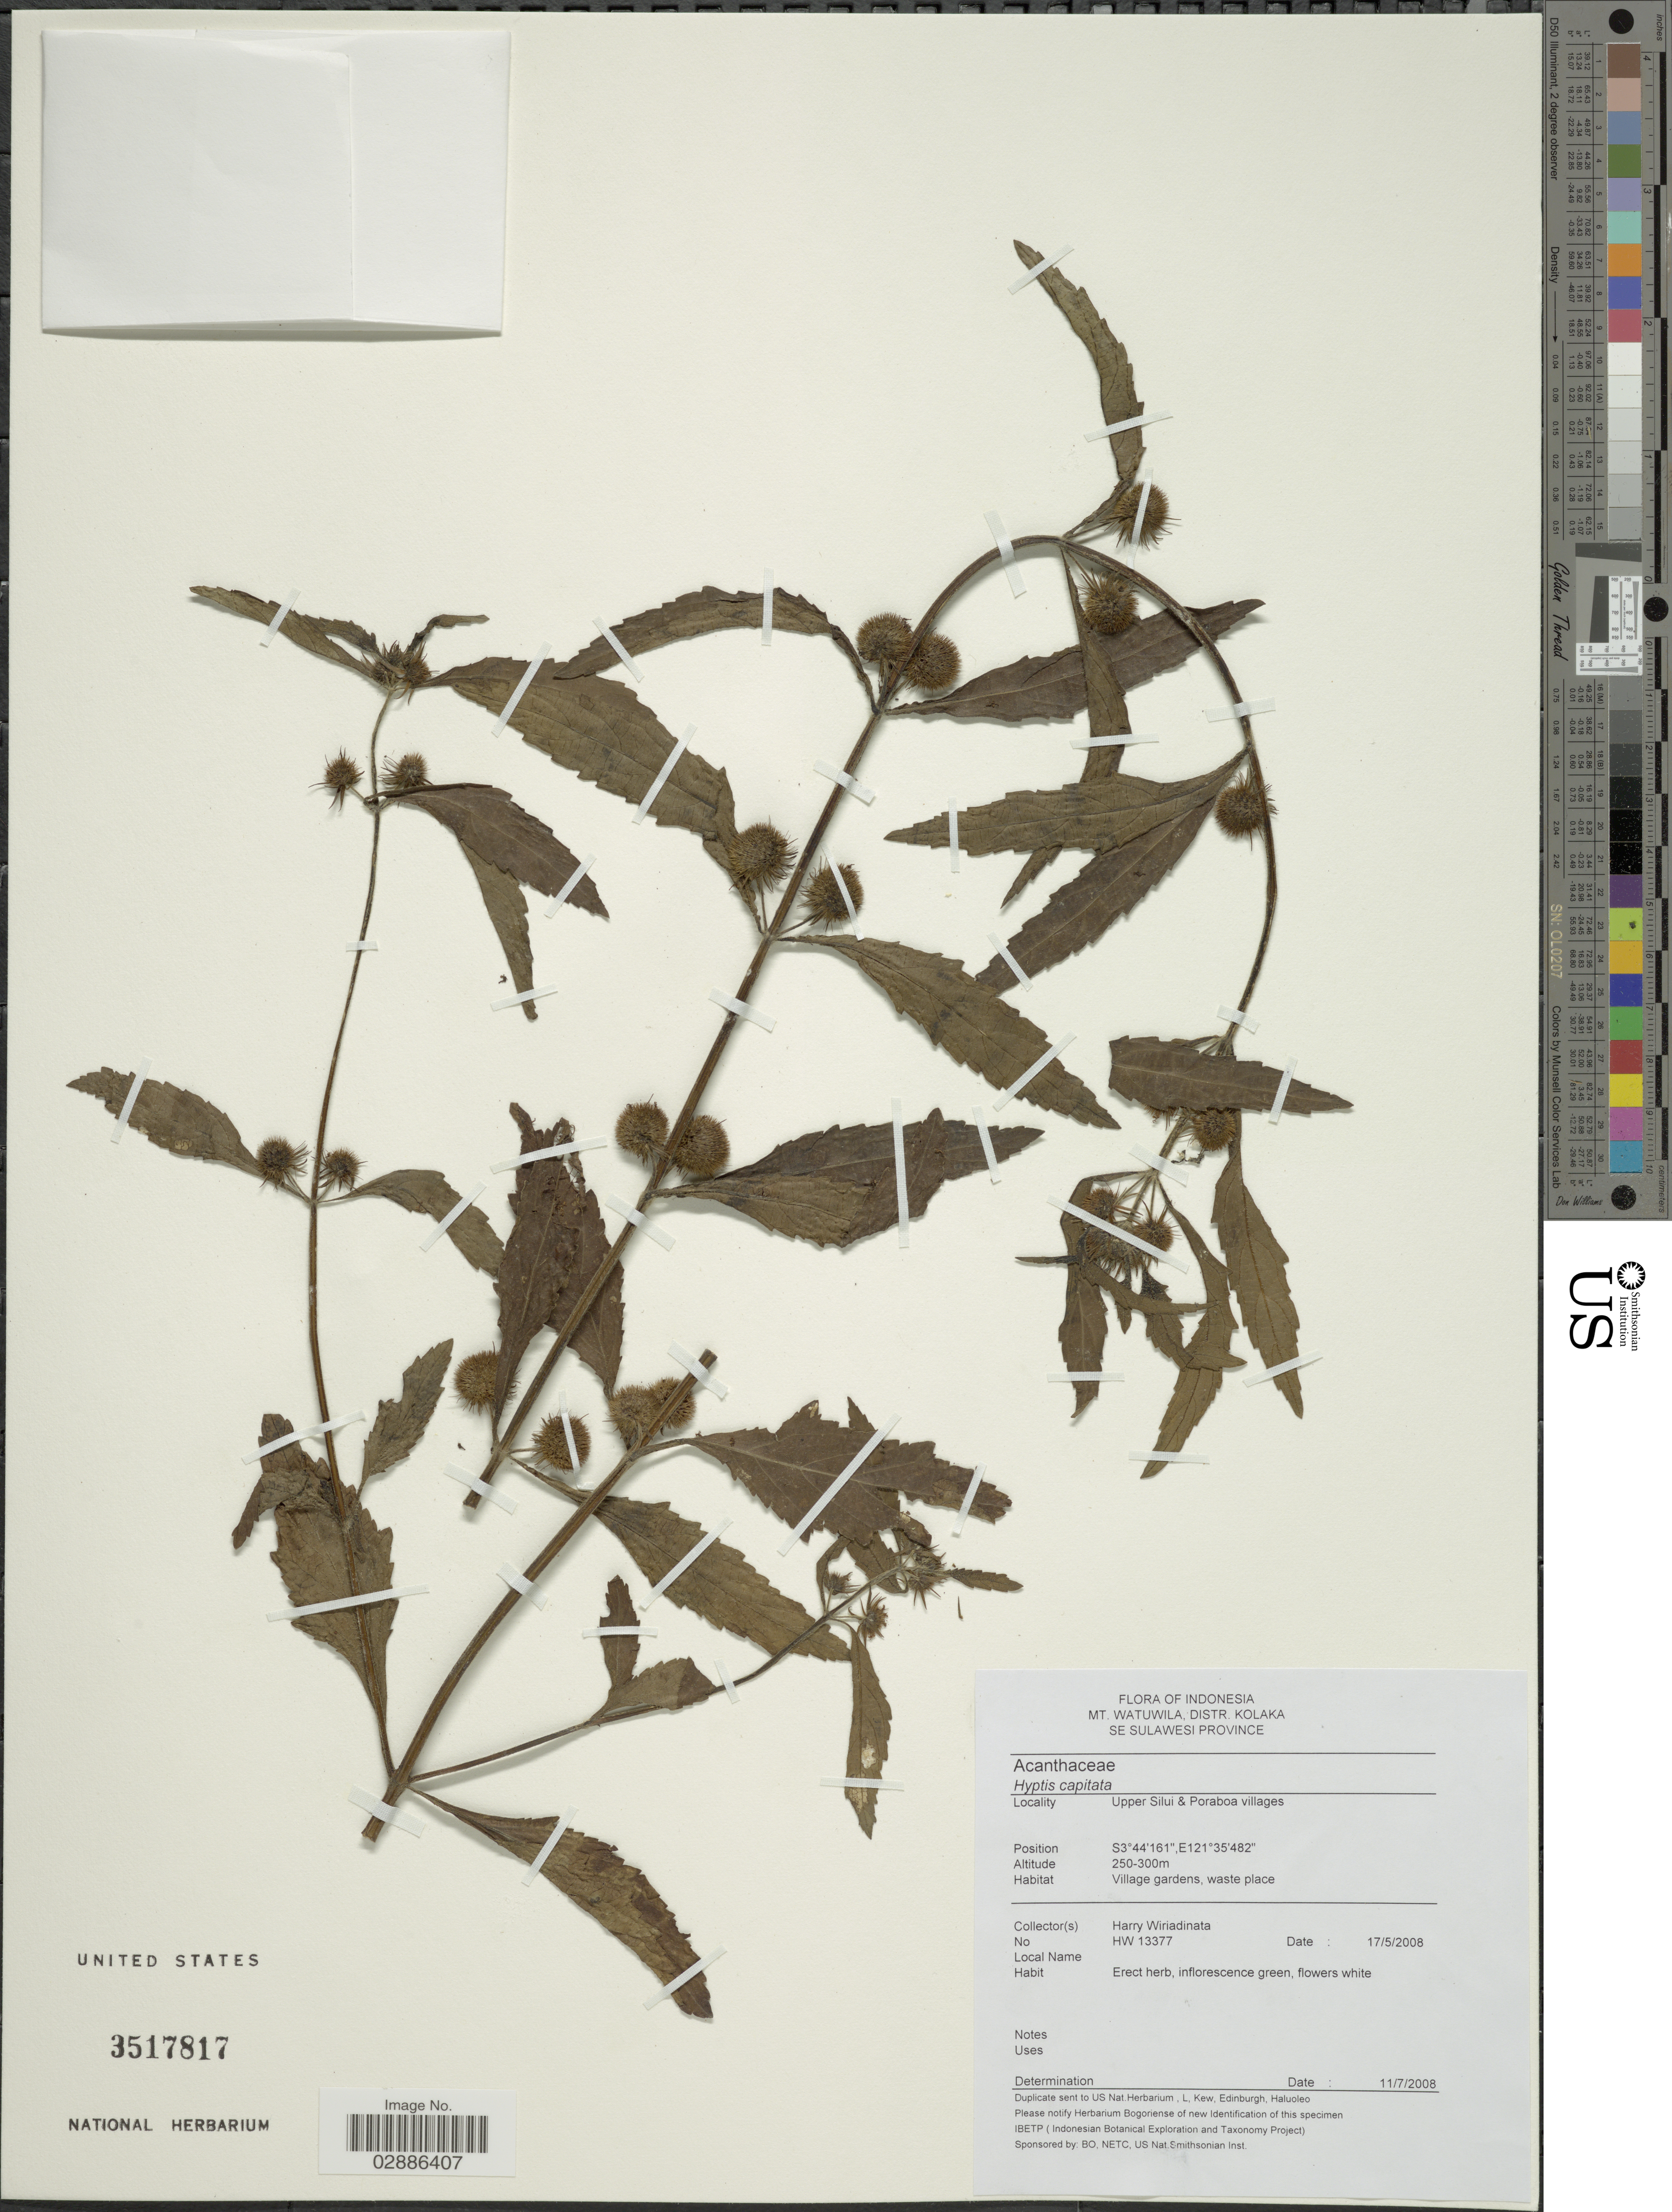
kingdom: Plantae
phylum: Tracheophyta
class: Magnoliopsida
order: Lamiales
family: Lamiaceae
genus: Hyptis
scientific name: Hyptis capitata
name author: Jacq.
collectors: H. Wiriadinata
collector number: HW 13377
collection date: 2008-05-17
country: Indonesia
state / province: Sulawesi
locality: Mt. Watuwila, Distr, Kolaka, SE Sulawesi Province, Upper Silui & Poraboa villages.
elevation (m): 250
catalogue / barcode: US 3517817